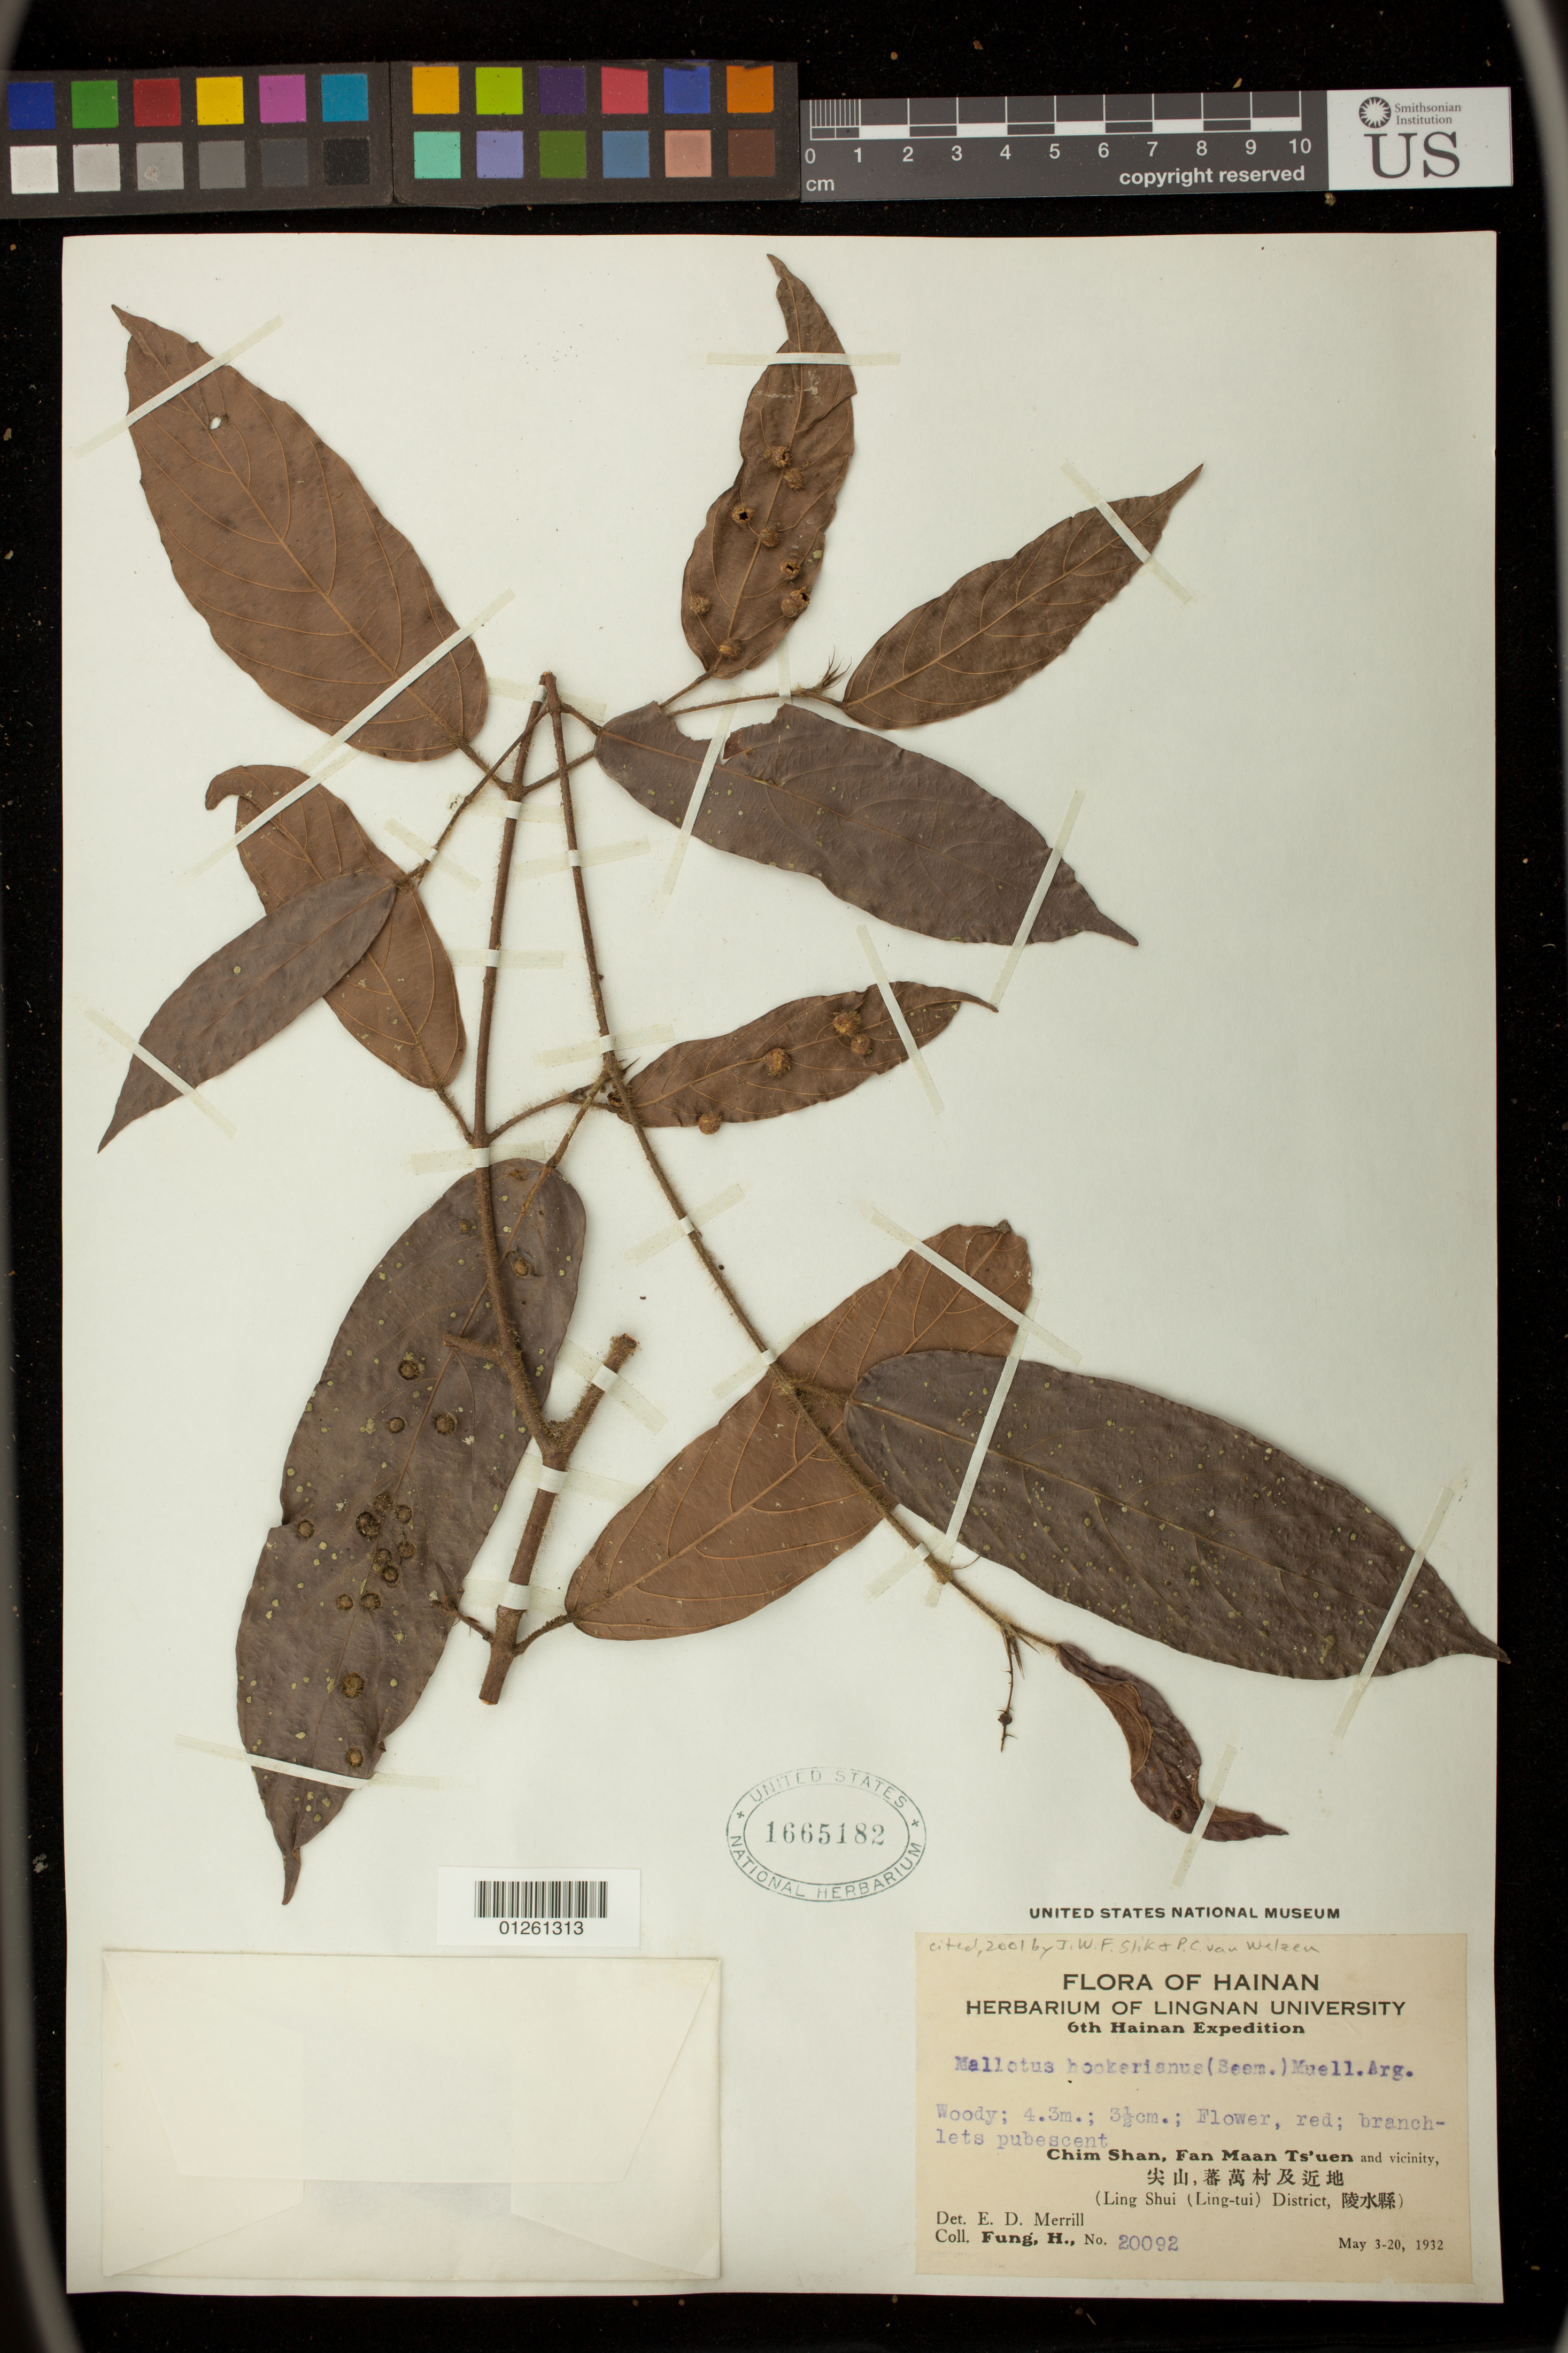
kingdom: Plantae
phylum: Tracheophyta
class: Magnoliopsida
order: Malpighiales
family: Euphorbiaceae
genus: Hancea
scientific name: Hancea hookeriana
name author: Seem.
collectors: H. K. Fung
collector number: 20092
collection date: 1932-05-03/1932-05-20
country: China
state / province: Hainan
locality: Chim Shan, Fan Maan ts'uen and vicinity, Ling Shui District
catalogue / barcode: US 1665182